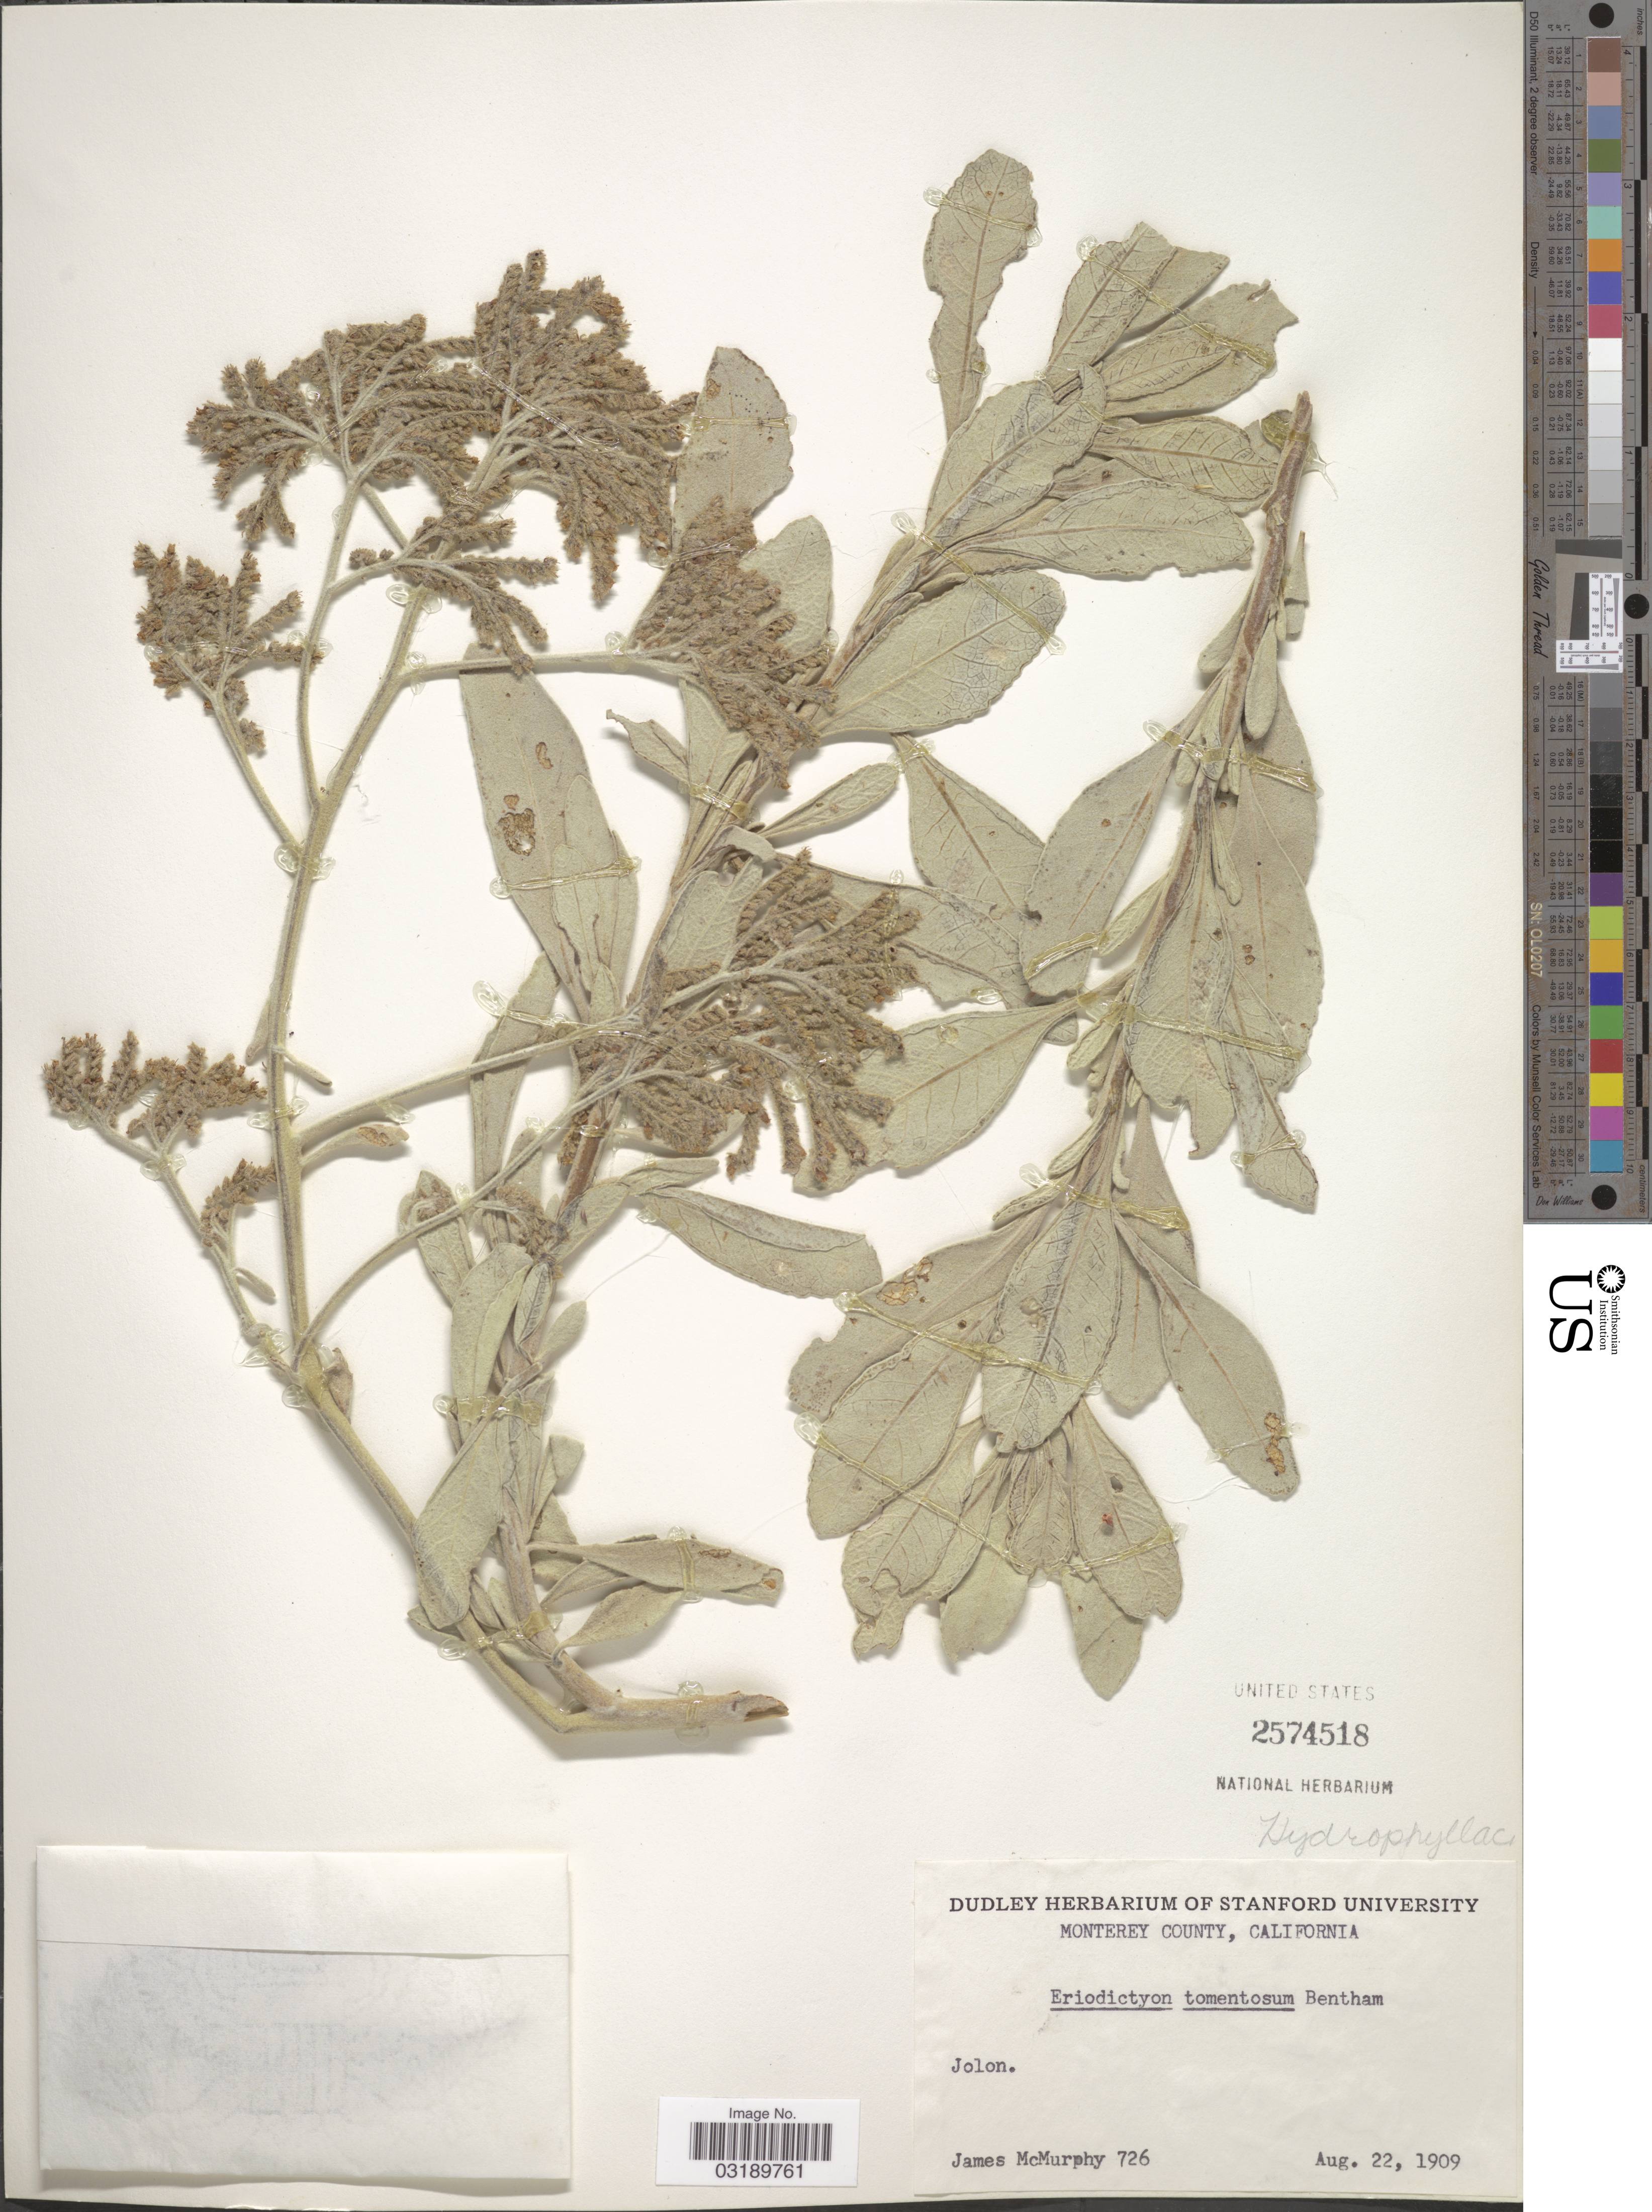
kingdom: Plantae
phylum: Tracheophyta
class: Magnoliopsida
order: Boraginales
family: Namaceae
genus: Eriodictyon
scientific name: Eriodictyon tomentosum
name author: Benth.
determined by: Rogers, Z. S.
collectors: J. McMurphy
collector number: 726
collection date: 1909-08-22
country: United States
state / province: California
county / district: Monterey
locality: Monterey County. Jolon.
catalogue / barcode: US 2574518